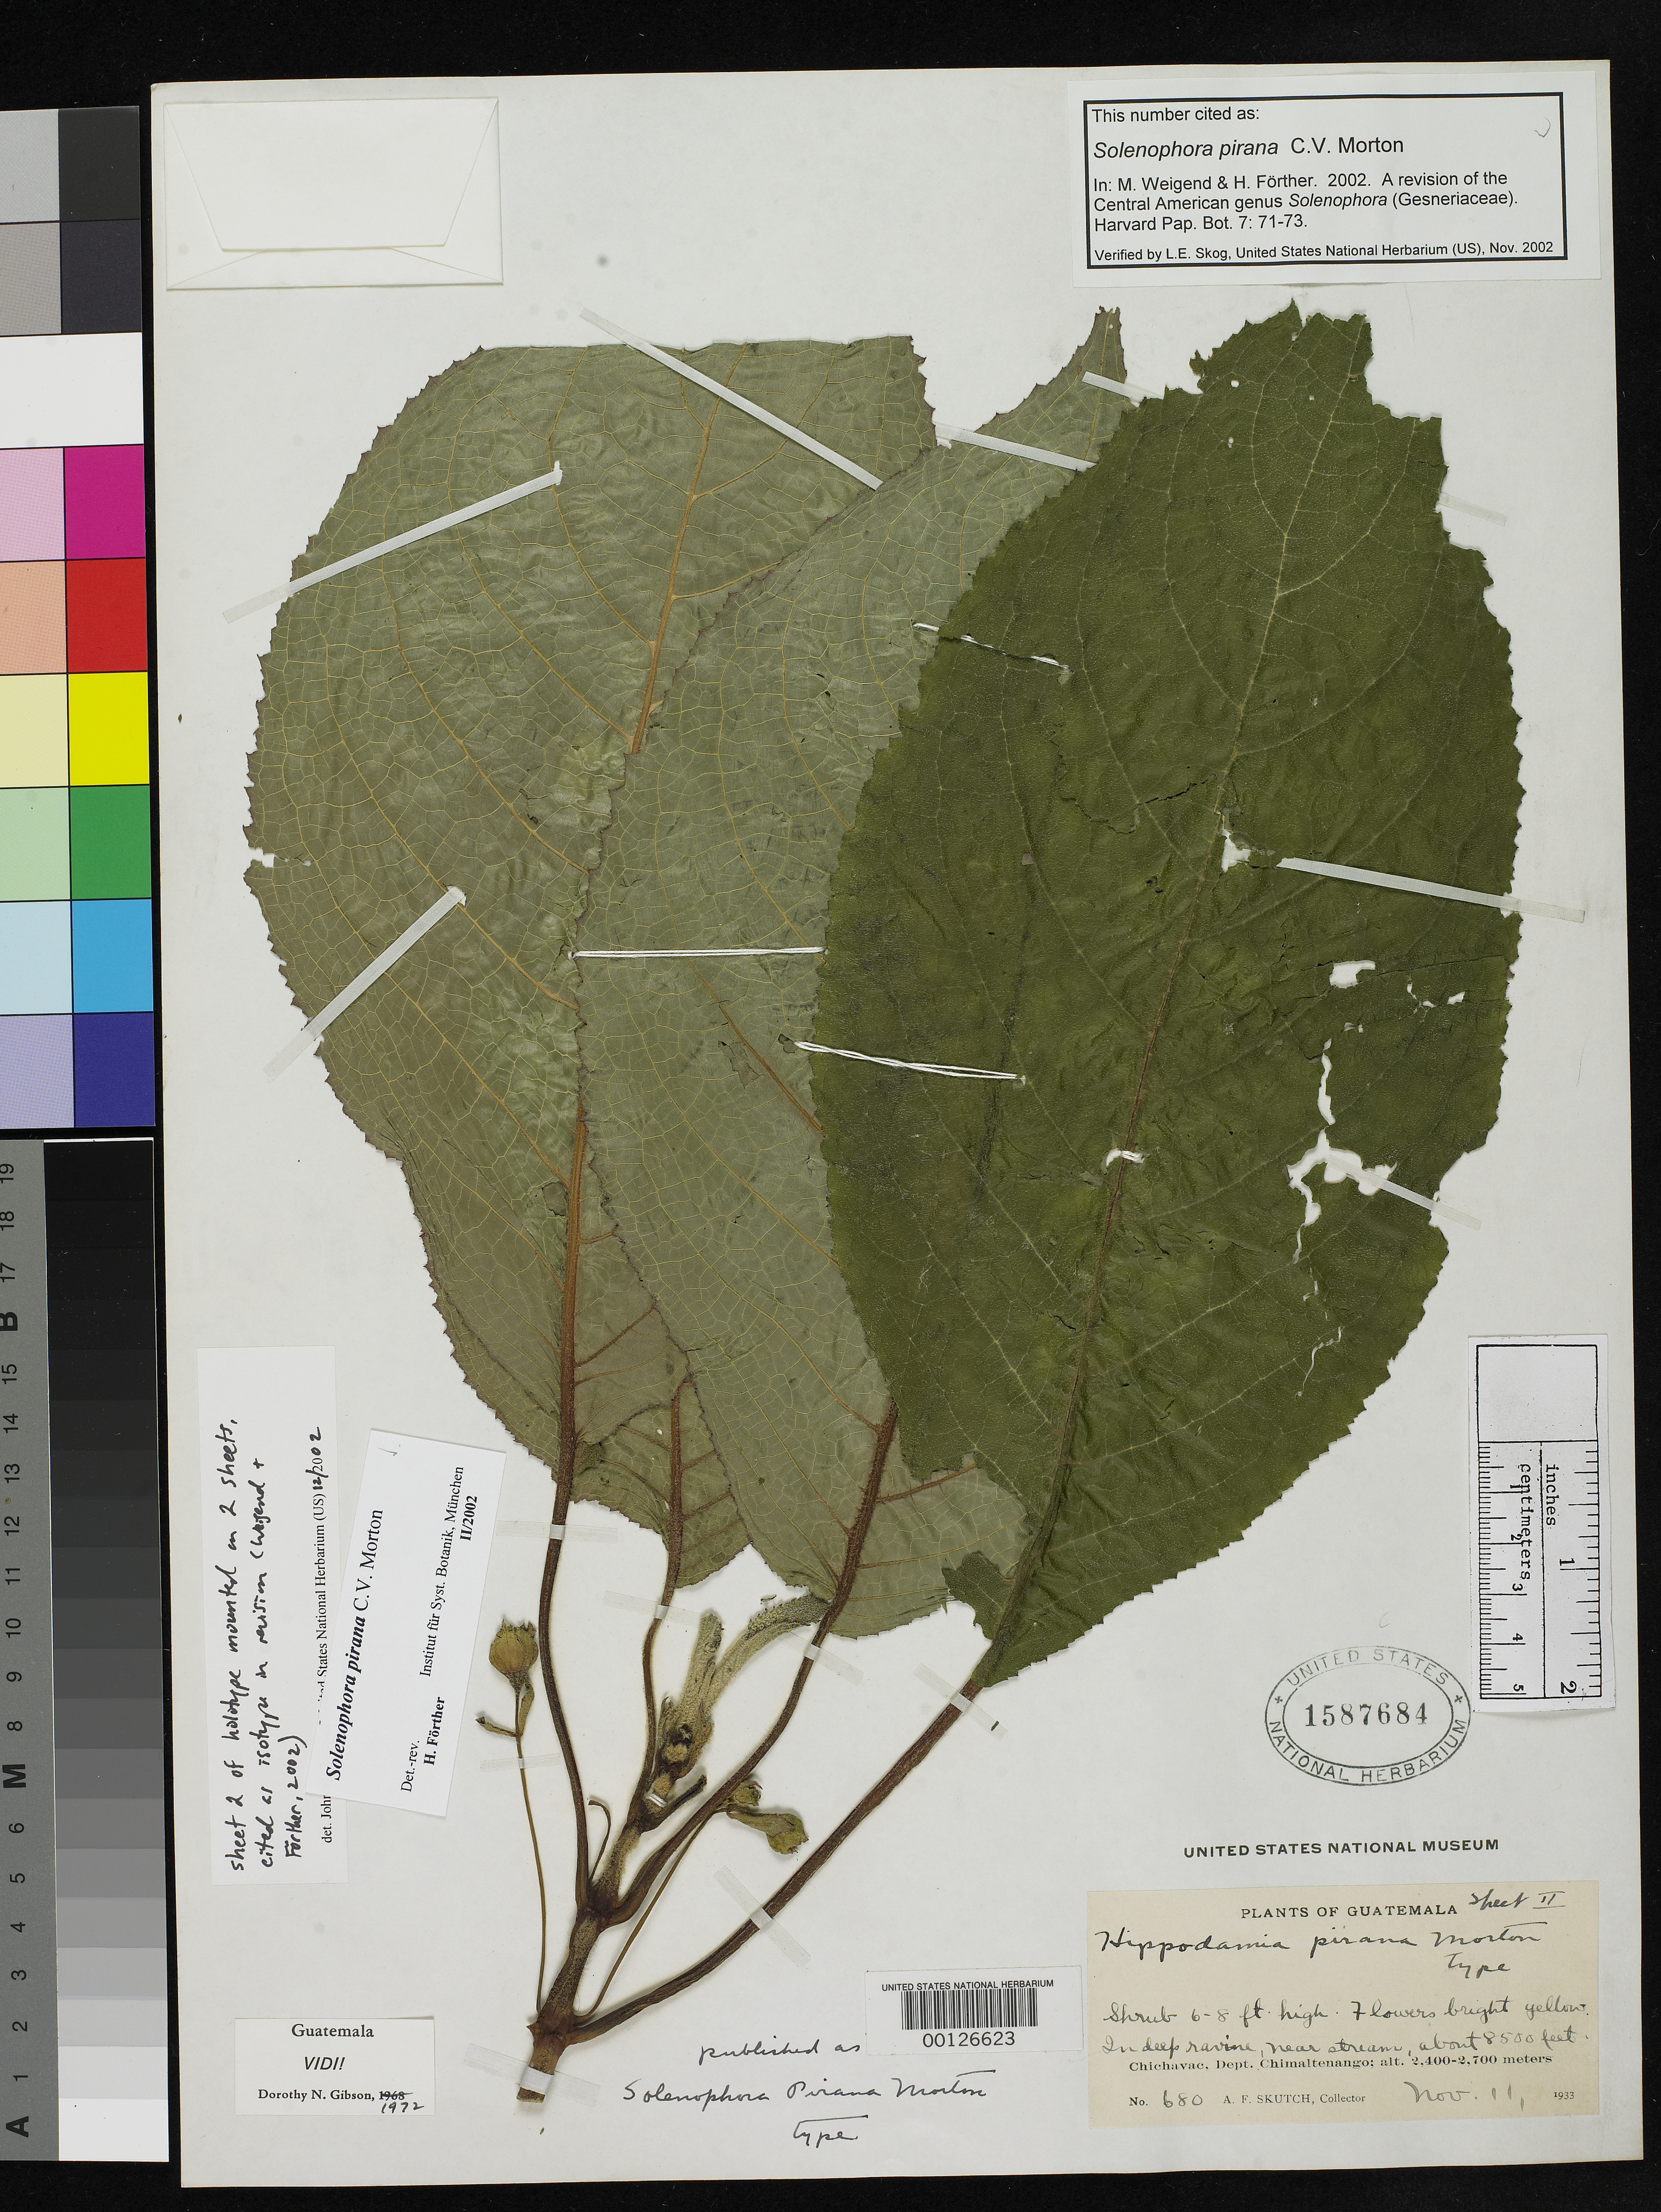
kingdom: Plantae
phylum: Tracheophyta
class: Magnoliopsida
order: Lamiales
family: Gesneriaceae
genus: Solenophora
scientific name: Solenophora pirana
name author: C.V. Morton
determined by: Förther, Harald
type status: Holotype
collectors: A. F. Skutch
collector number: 680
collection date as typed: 11 Nov 1933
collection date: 1933-11-11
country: Guatemala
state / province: Chimaltenango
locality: Chichavac.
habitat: In deep ravine, near stream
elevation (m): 2591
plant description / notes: Cited 2002 by Weigend & Förther, Harvard Pap. Bot. 7 (incorrectly cited as isotype); Sheet 2 of holotype mounted on 2 sheets.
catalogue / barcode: US 1587684